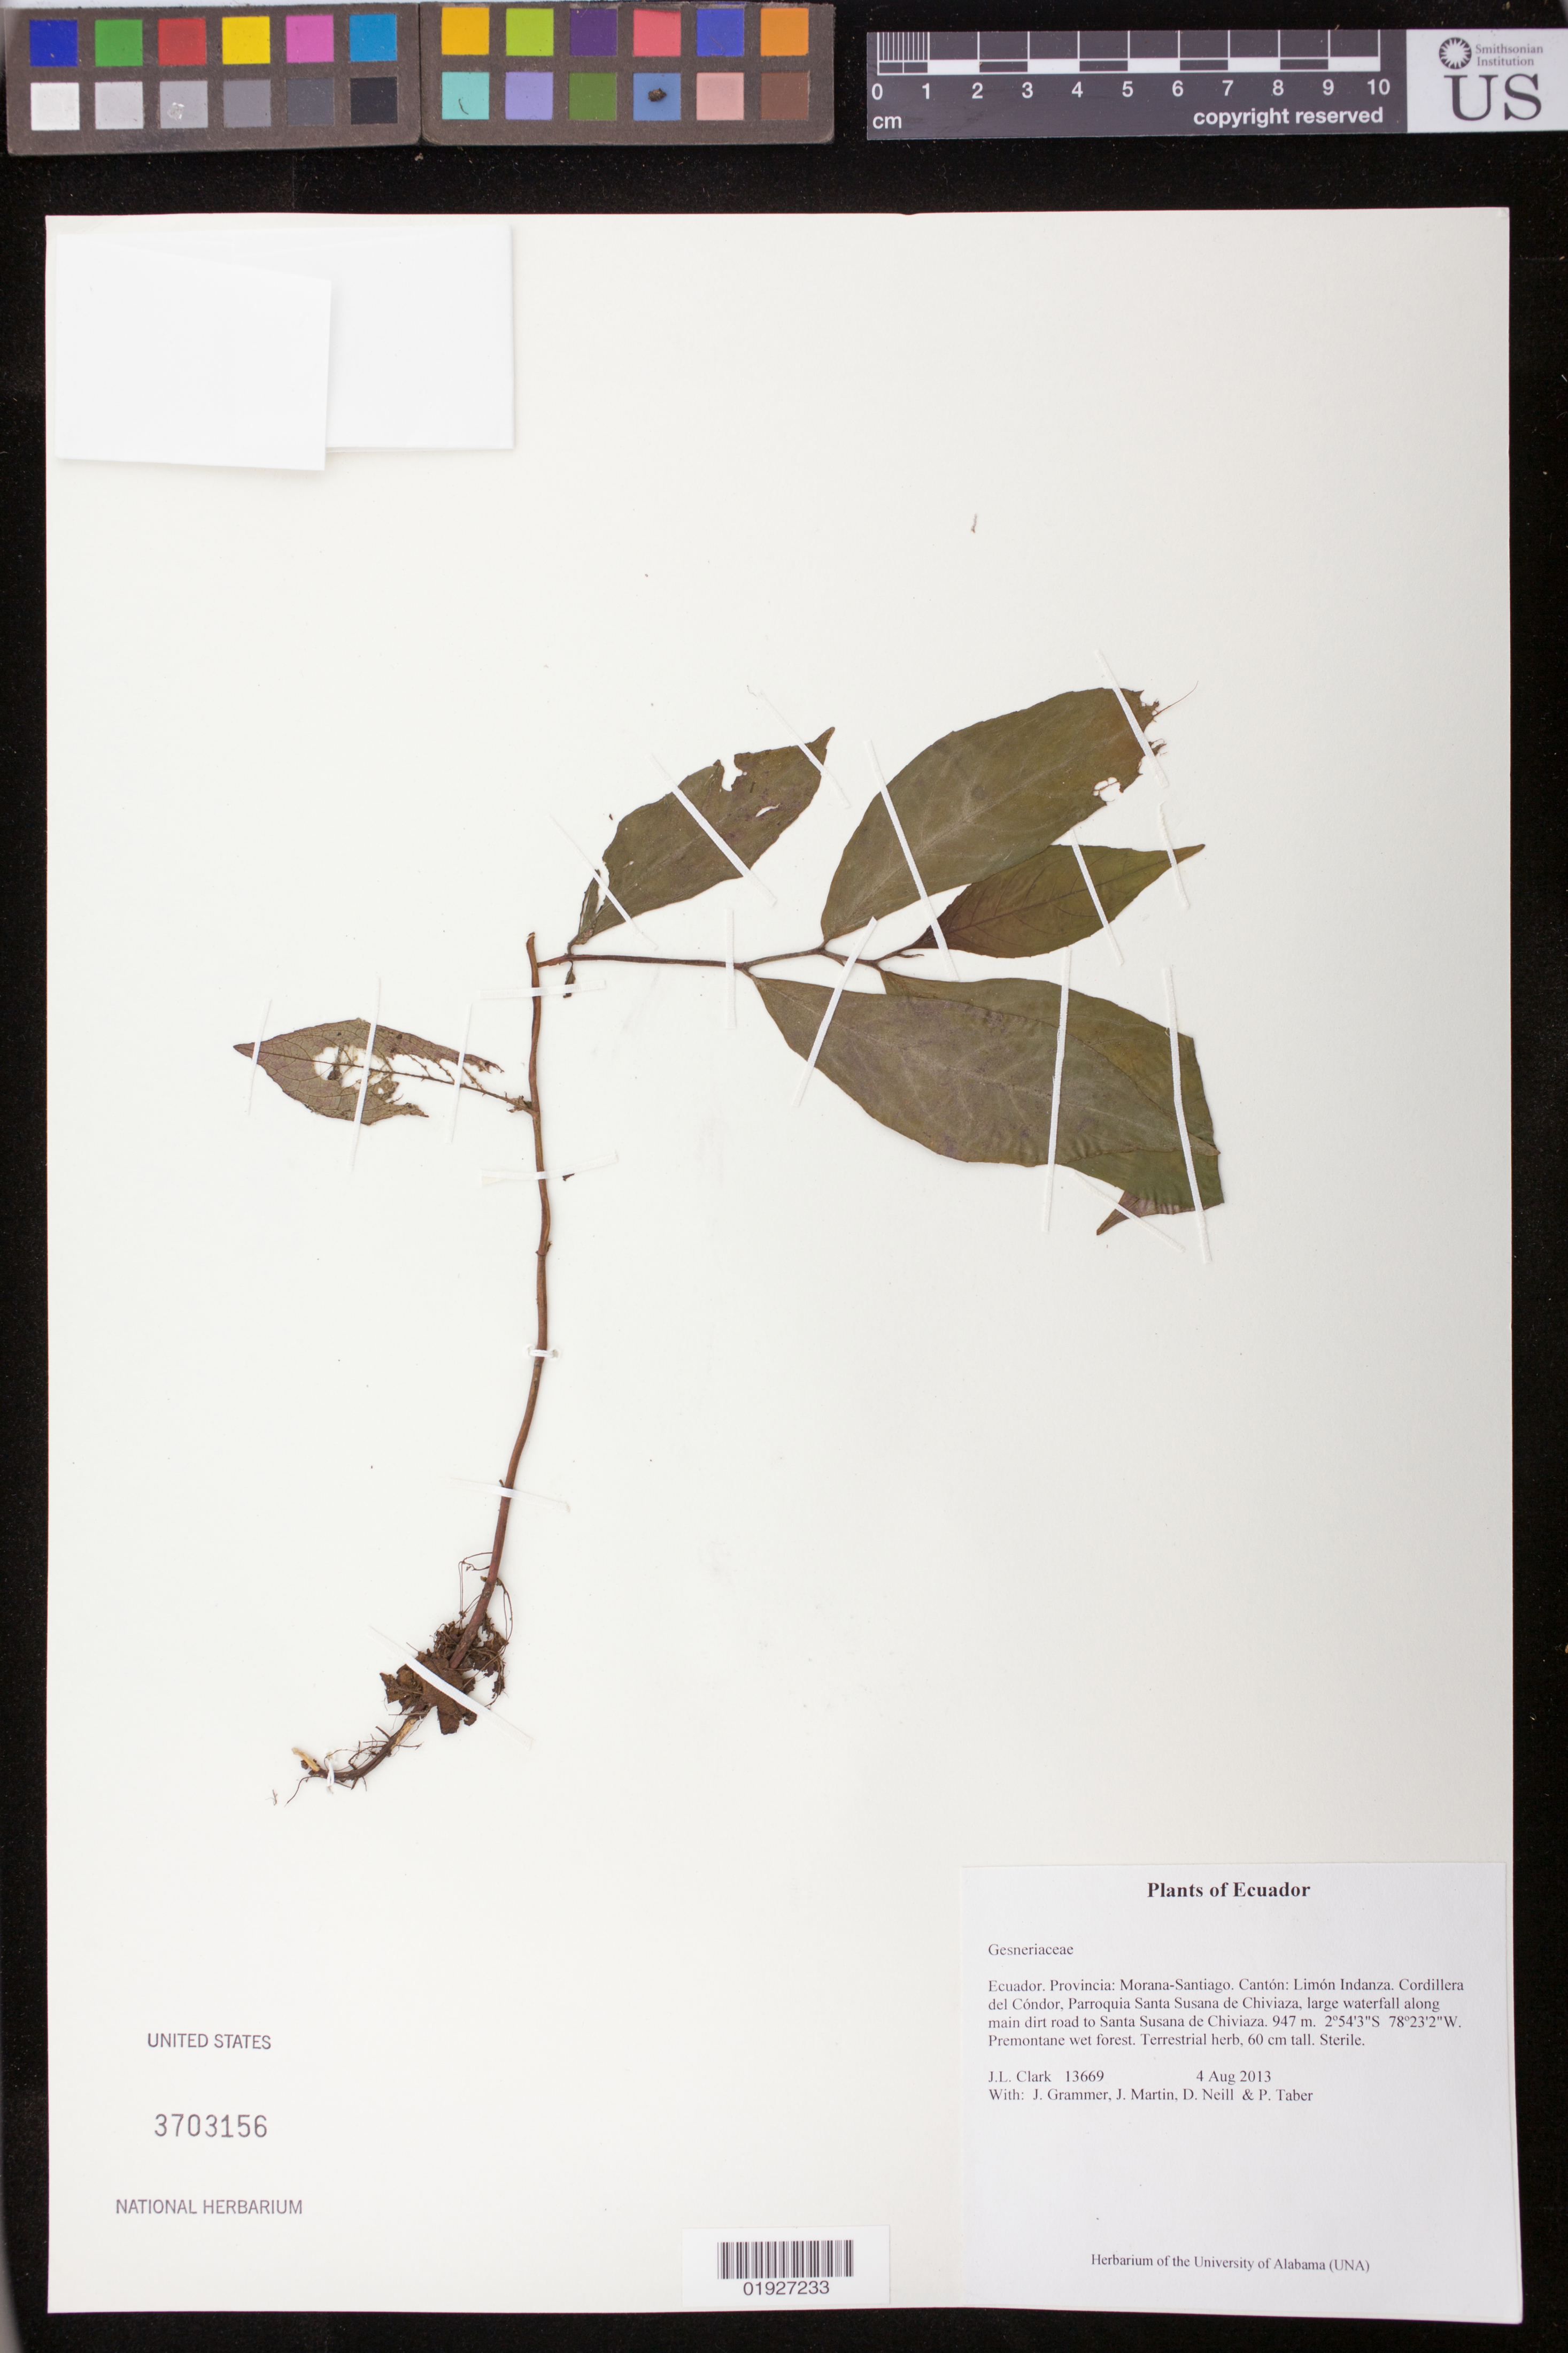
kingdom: Plantae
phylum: Tracheophyta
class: Magnoliopsida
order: Lamiales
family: Gesneriaceae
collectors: J. L. Clark, J. Grammer, J. Martin, D. Neill & P. Taber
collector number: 13669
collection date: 2013-08-04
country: Ecuador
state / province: Morona-Santiago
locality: Canton: Limon Indanza. Cordillera del Condor, Parroquia Santa Susana de Chiviaza, large waterfall along main dirt road to Santa Susana de Chiviaza.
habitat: Premontane wet forest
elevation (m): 947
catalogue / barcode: US 3703156